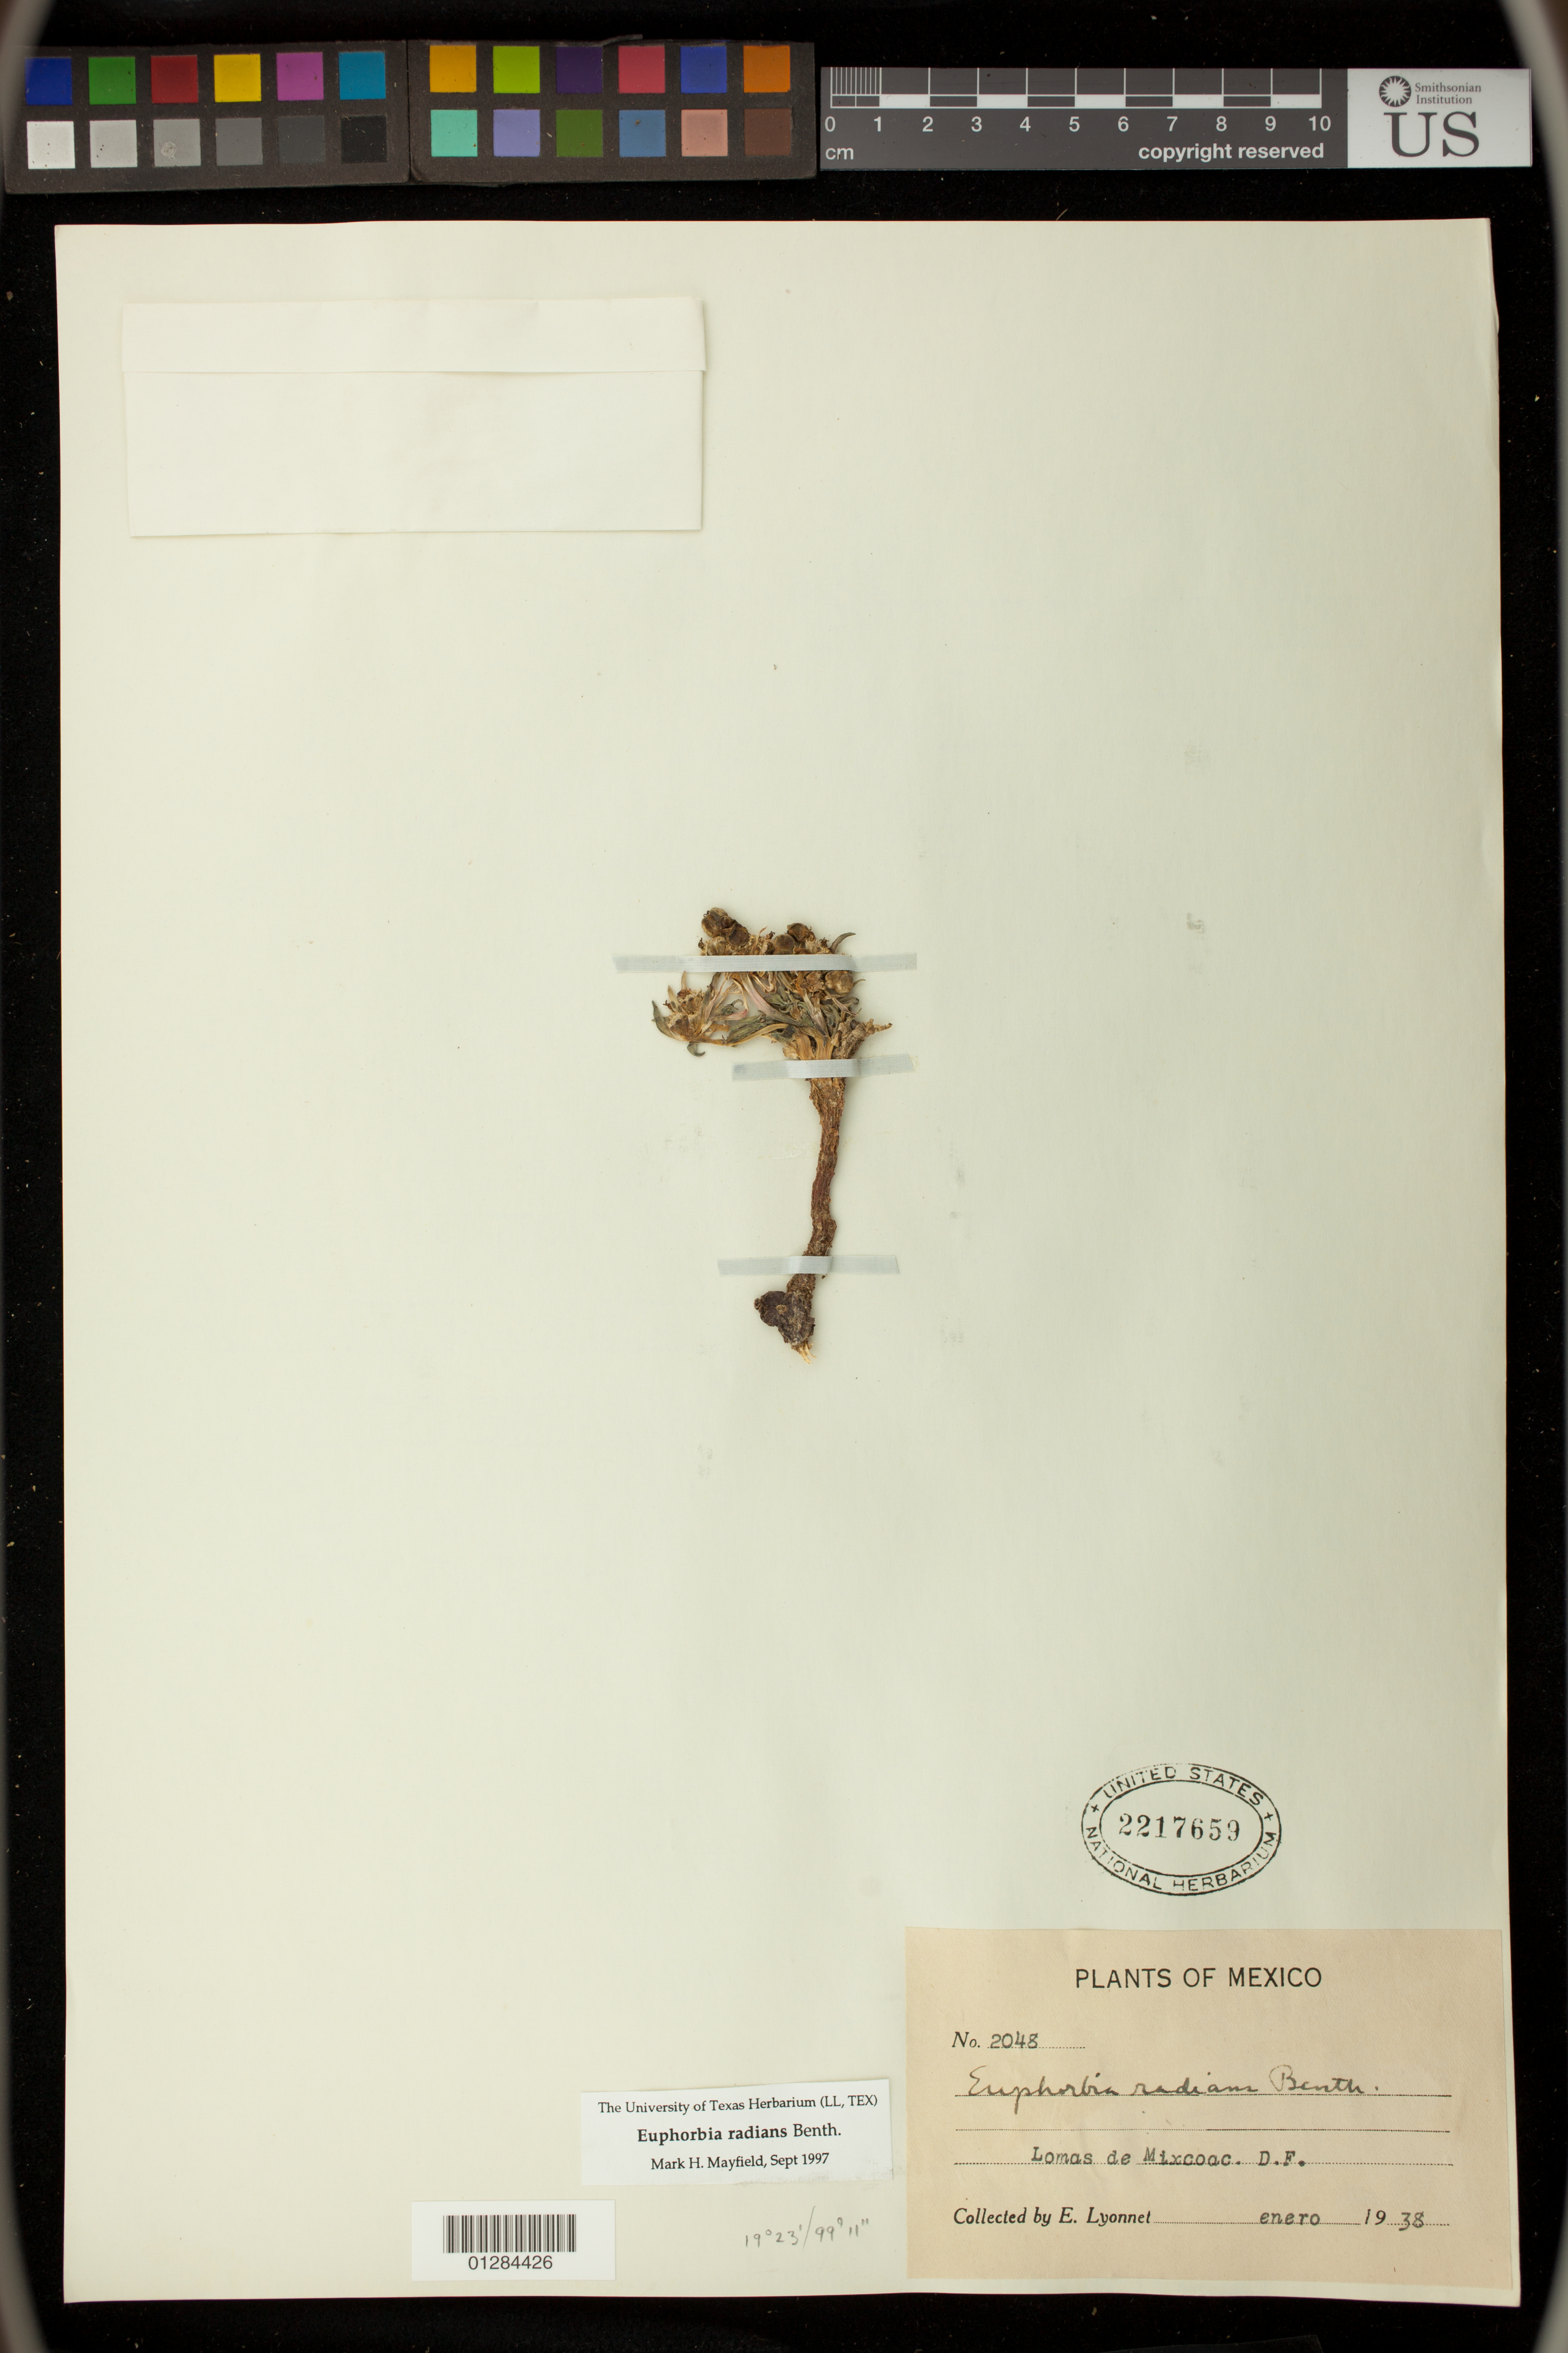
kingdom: Plantae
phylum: Tracheophyta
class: Magnoliopsida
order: Malpighiales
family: Euphorbiaceae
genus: Euphorbia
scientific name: Euphorbia radians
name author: Benth.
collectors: E. Lyonnet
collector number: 2048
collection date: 1938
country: Mexico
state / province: Distrito Federal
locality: Lomas de Mixcoac. D.F., Mexico City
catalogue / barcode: US 2217659